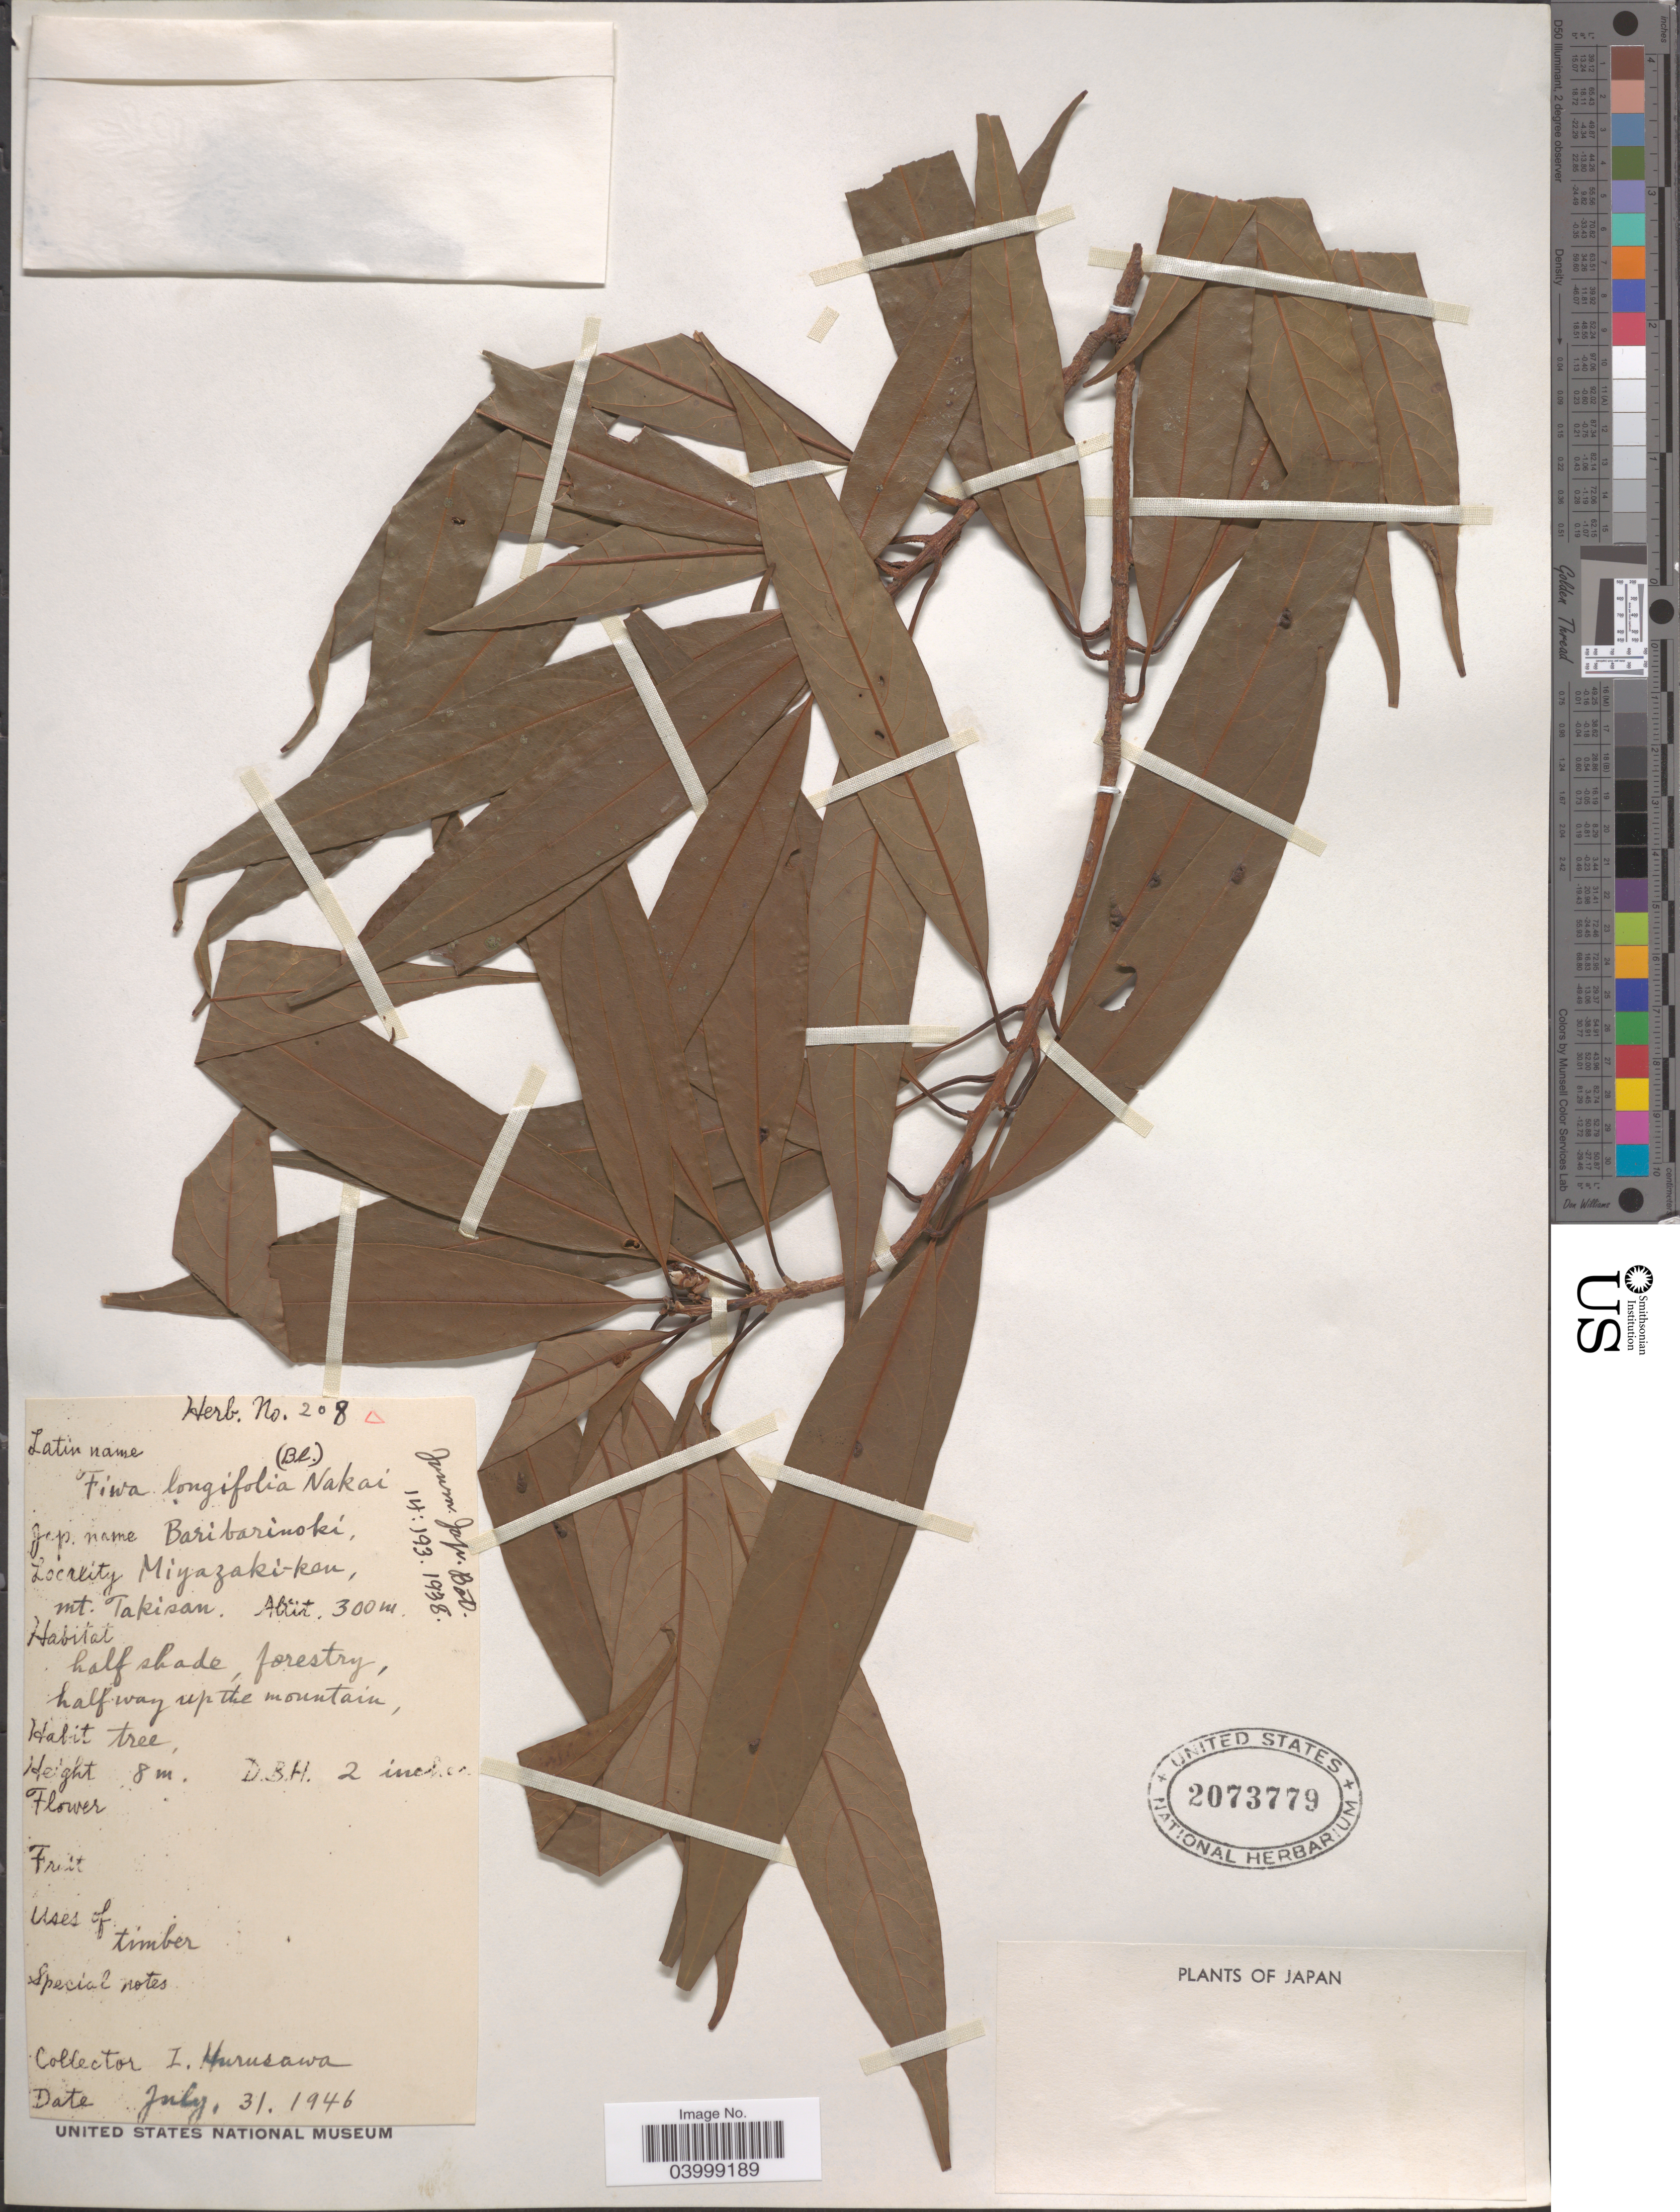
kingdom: Plantae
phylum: Tracheophyta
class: Magnoliopsida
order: Laurales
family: Lauraceae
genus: Actinodaphne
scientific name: Actinodaphne longifolia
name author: Nakai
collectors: I. Hurusawa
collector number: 208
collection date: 1946-07-31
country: Japan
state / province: Miyazaki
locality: Miyazaki-ken, Mt. Takisan. Half way up the mountain.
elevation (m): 300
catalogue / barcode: US 2073779